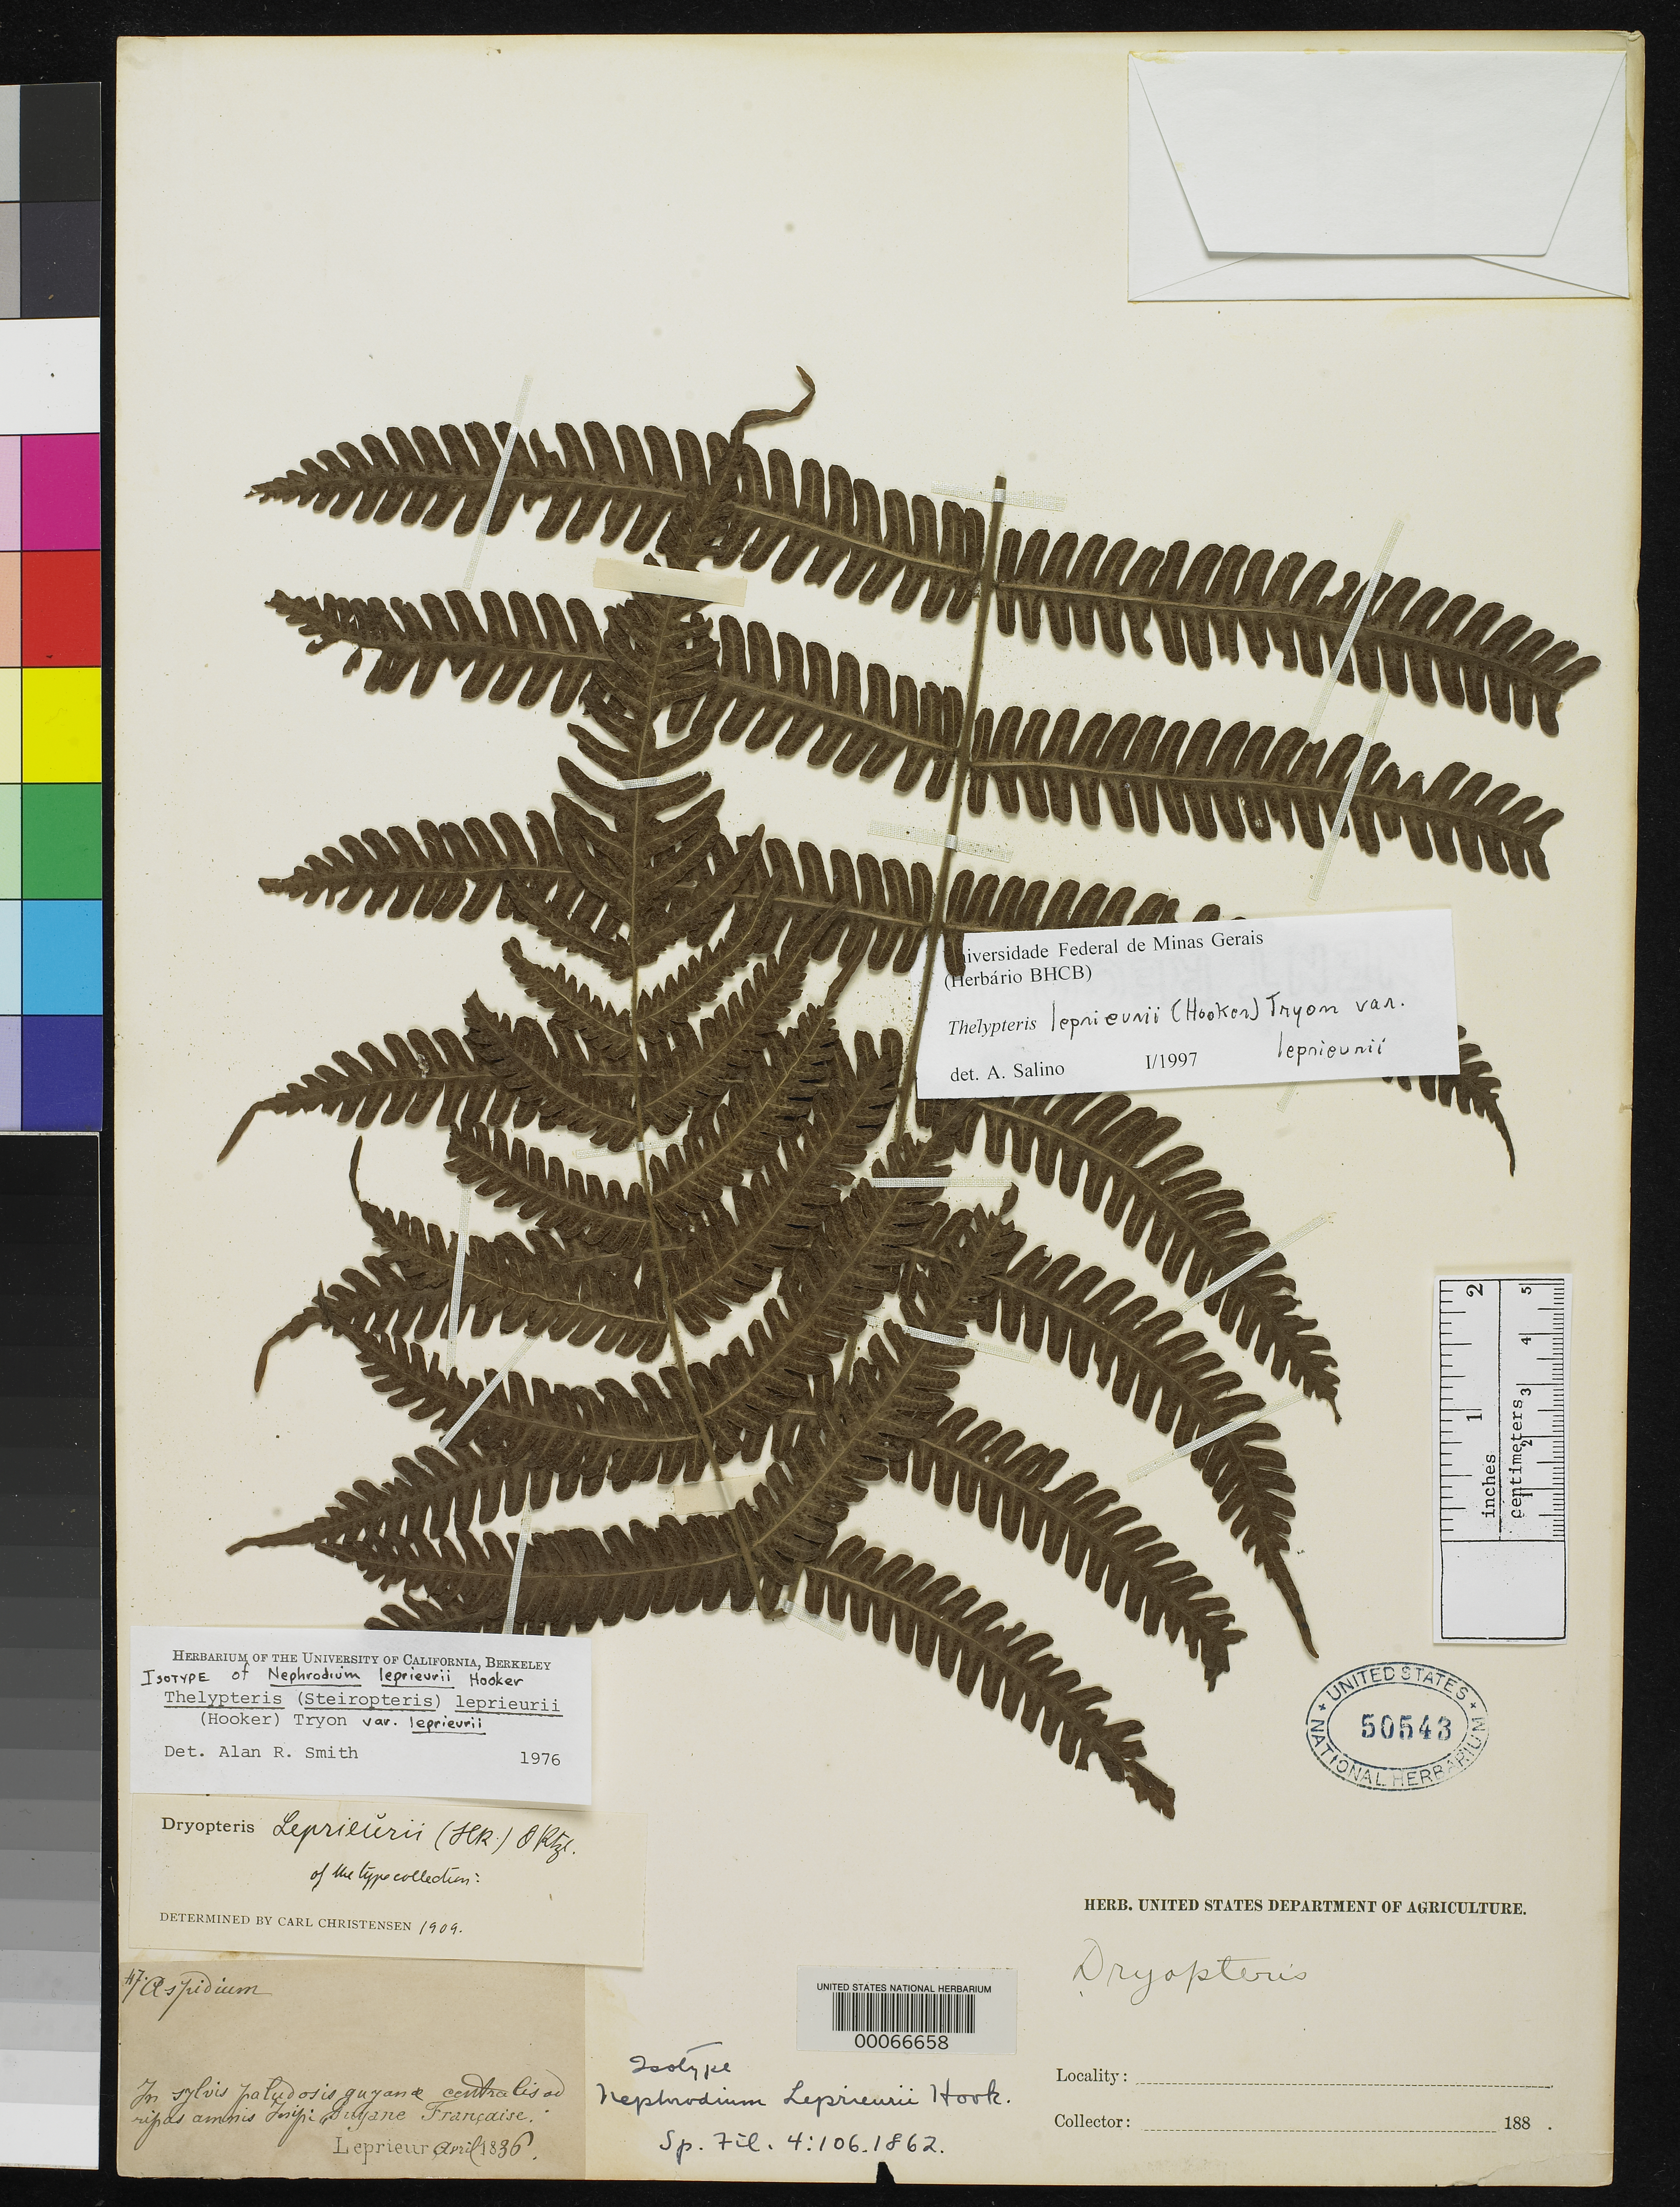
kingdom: Plantae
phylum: Tracheophyta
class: Polypodiopsida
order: Polypodiales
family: Dryopteridaceae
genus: Nephrodium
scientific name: Nephrodium leprieurii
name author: Hook.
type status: Isotype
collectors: F. M. R. Leprieur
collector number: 47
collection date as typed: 1886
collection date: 1886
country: French Guiana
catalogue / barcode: US 50543